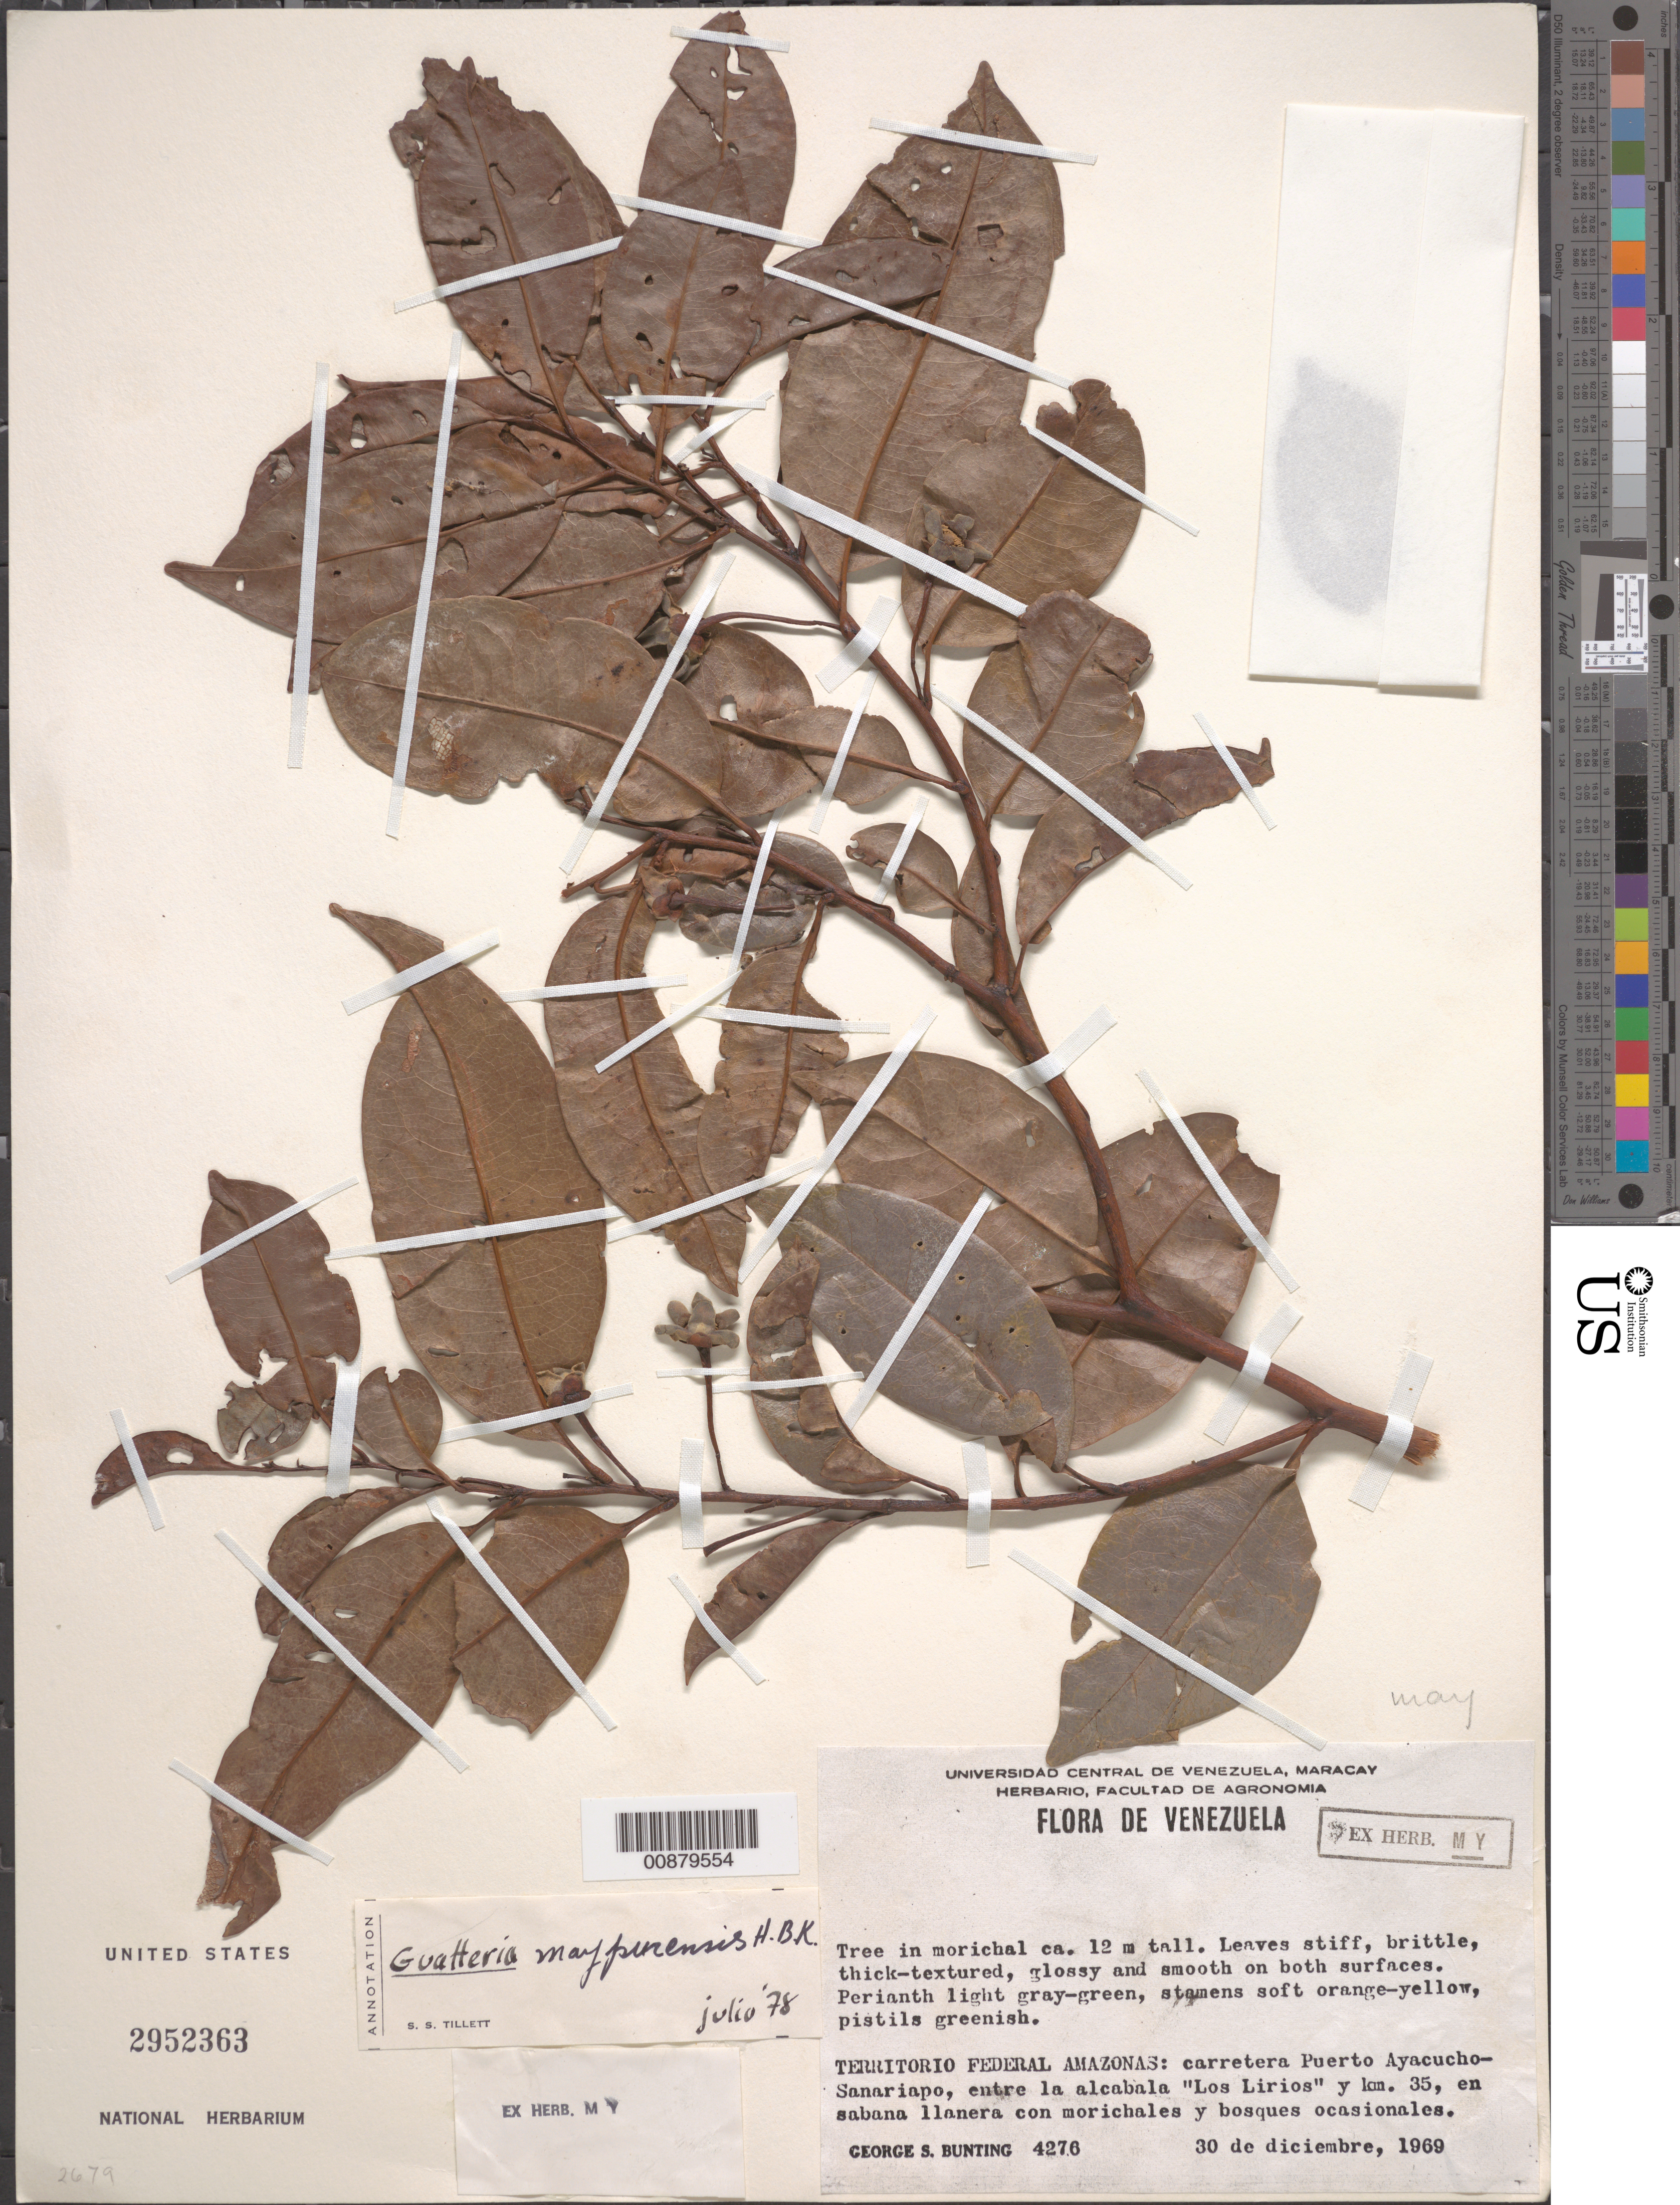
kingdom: Plantae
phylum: Tracheophyta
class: Magnoliopsida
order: Magnoliales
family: Annonaceae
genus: Guatteria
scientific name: Guatteria maypurensis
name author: Kunth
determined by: Tillett, S. S.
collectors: G. S. Bunting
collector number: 4276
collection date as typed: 30-Dec-69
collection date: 1969-12-30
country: Venezuela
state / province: Amazonas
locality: Puerto Ayacucho-Sanariapo carretera, entre la alcabala "Los Lirios" y km 35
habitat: Morichal; en sabana llanera con morichales y bosques ocasionales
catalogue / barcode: US 2952363